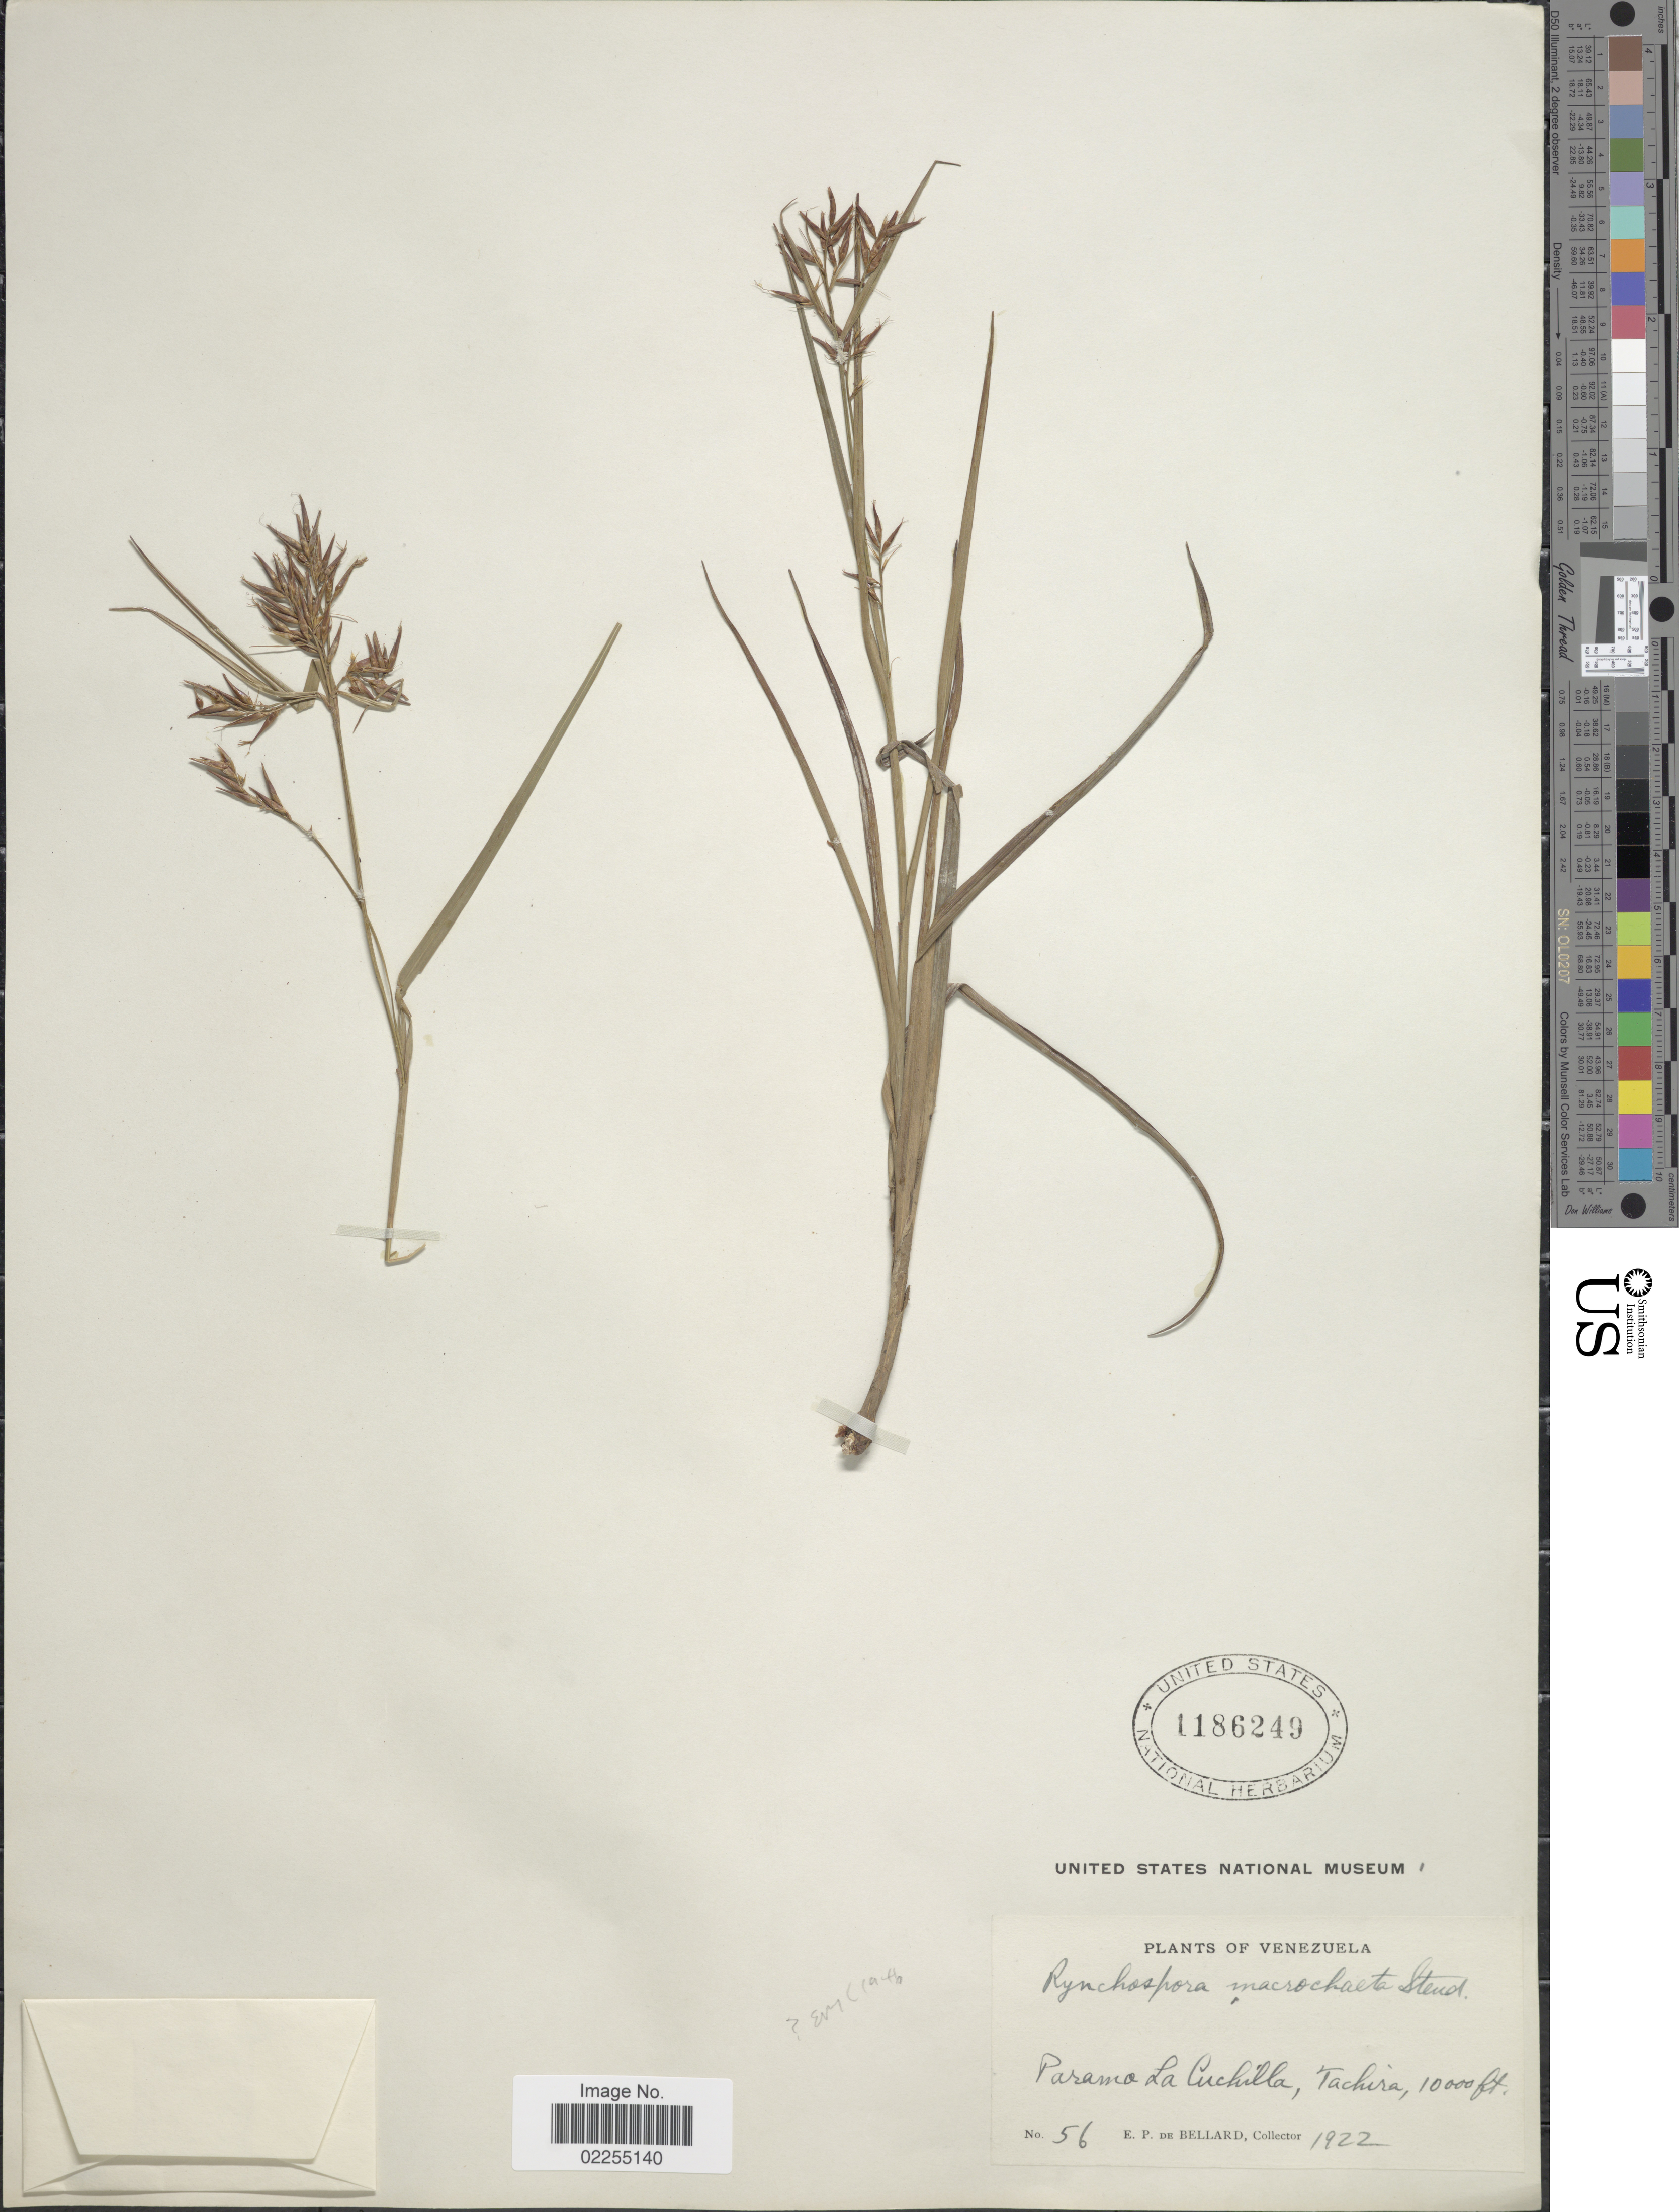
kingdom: Plantae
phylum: Tracheophyta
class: Liliopsida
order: Poales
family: Cyperaceae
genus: Rhynchospora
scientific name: Rhynchospora macrochaeta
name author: Steud. ex Boeckeler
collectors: E. de Bellard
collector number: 56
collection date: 1922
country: Venezuela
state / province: Tachira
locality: Paramo de La Cuchilla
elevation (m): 3048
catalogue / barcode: US 1186249